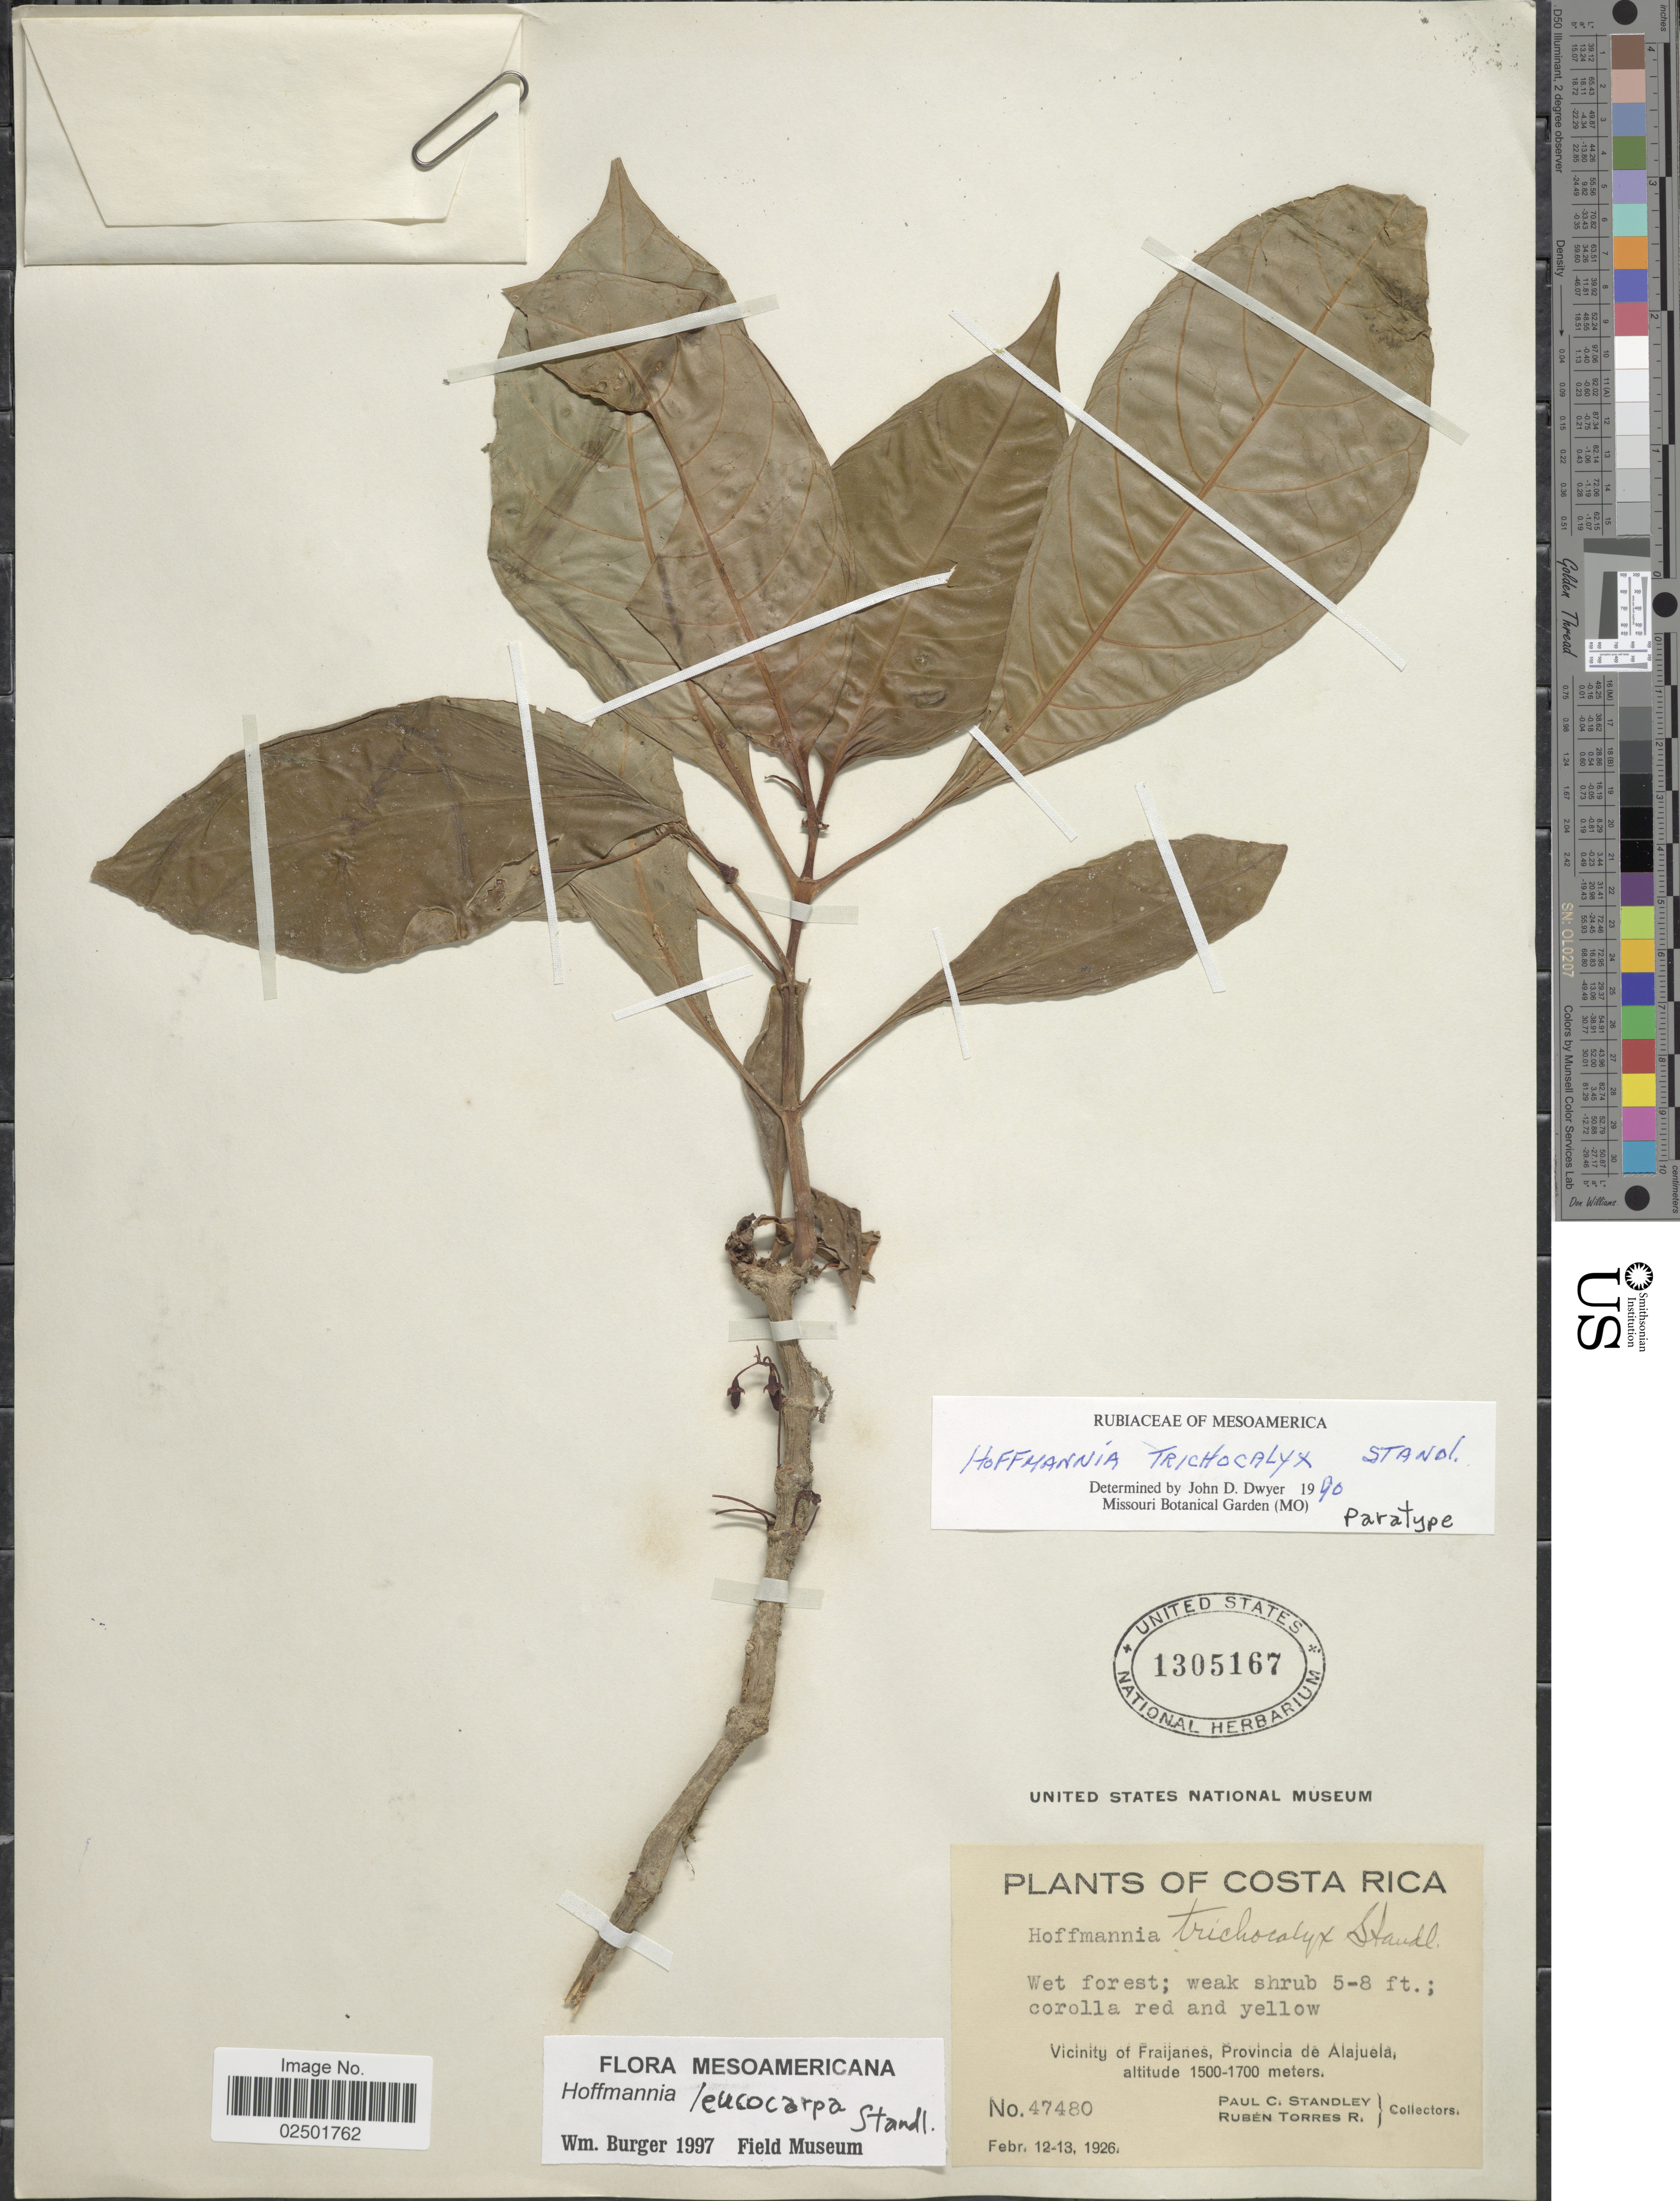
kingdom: Plantae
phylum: Tracheophyta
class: Magnoliopsida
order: Gentianales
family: Rubiaceae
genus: Hoffmannia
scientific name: Hoffmannia leucocarpa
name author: Standl.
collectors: P. C. Standley & R. Torres Rojas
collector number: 47480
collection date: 1926-02-12/1926-02-13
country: Costa Rica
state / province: Alajuela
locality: Wet forest, Vicinity of Fraijanes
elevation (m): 1500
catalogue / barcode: US 1305167